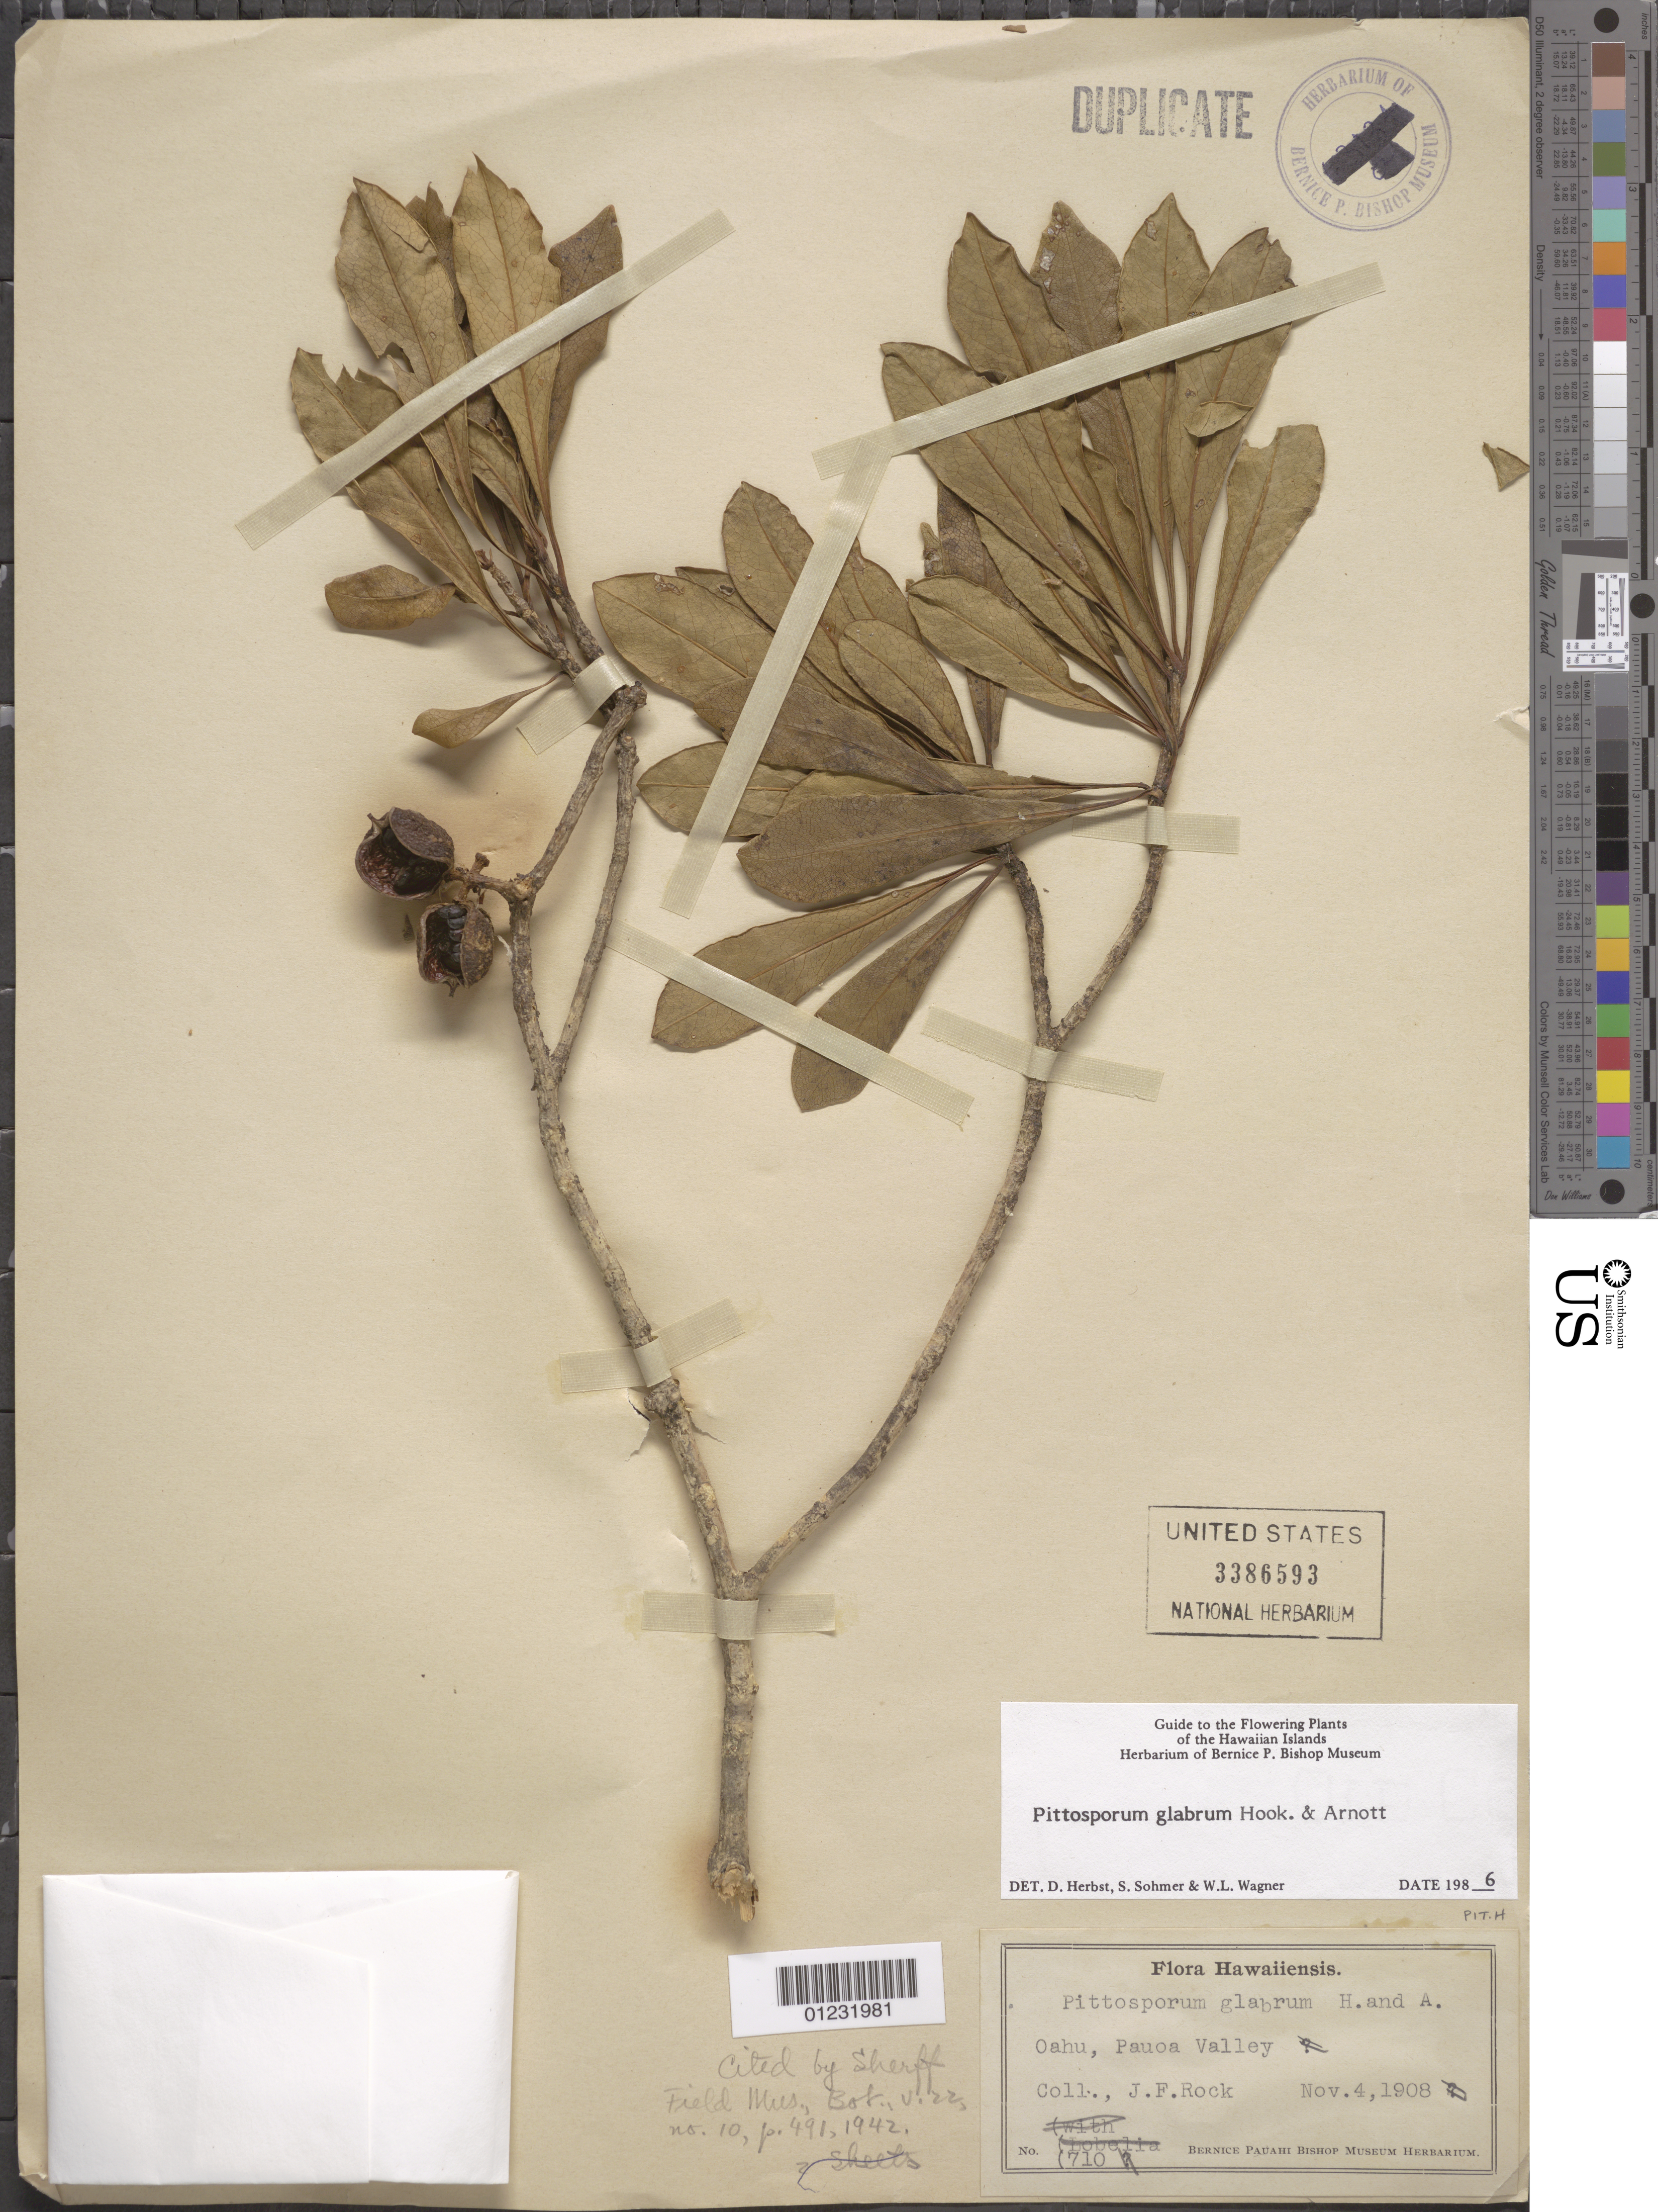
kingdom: Plantae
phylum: Tracheophyta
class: Magnoliopsida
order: Apiales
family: Pittosporaceae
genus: Pittosporum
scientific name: Pittosporum glabrum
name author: Hook. & Arn.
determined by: Herbst, D. R.; Sohmer, S. H.; Wagner, W. L.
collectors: J. F. Rock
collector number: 710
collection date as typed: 7 Nov 1908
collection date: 1908-11-07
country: United States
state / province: Hawaii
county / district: Honolulu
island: Oahu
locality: Pauoa Valley.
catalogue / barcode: US 3386593